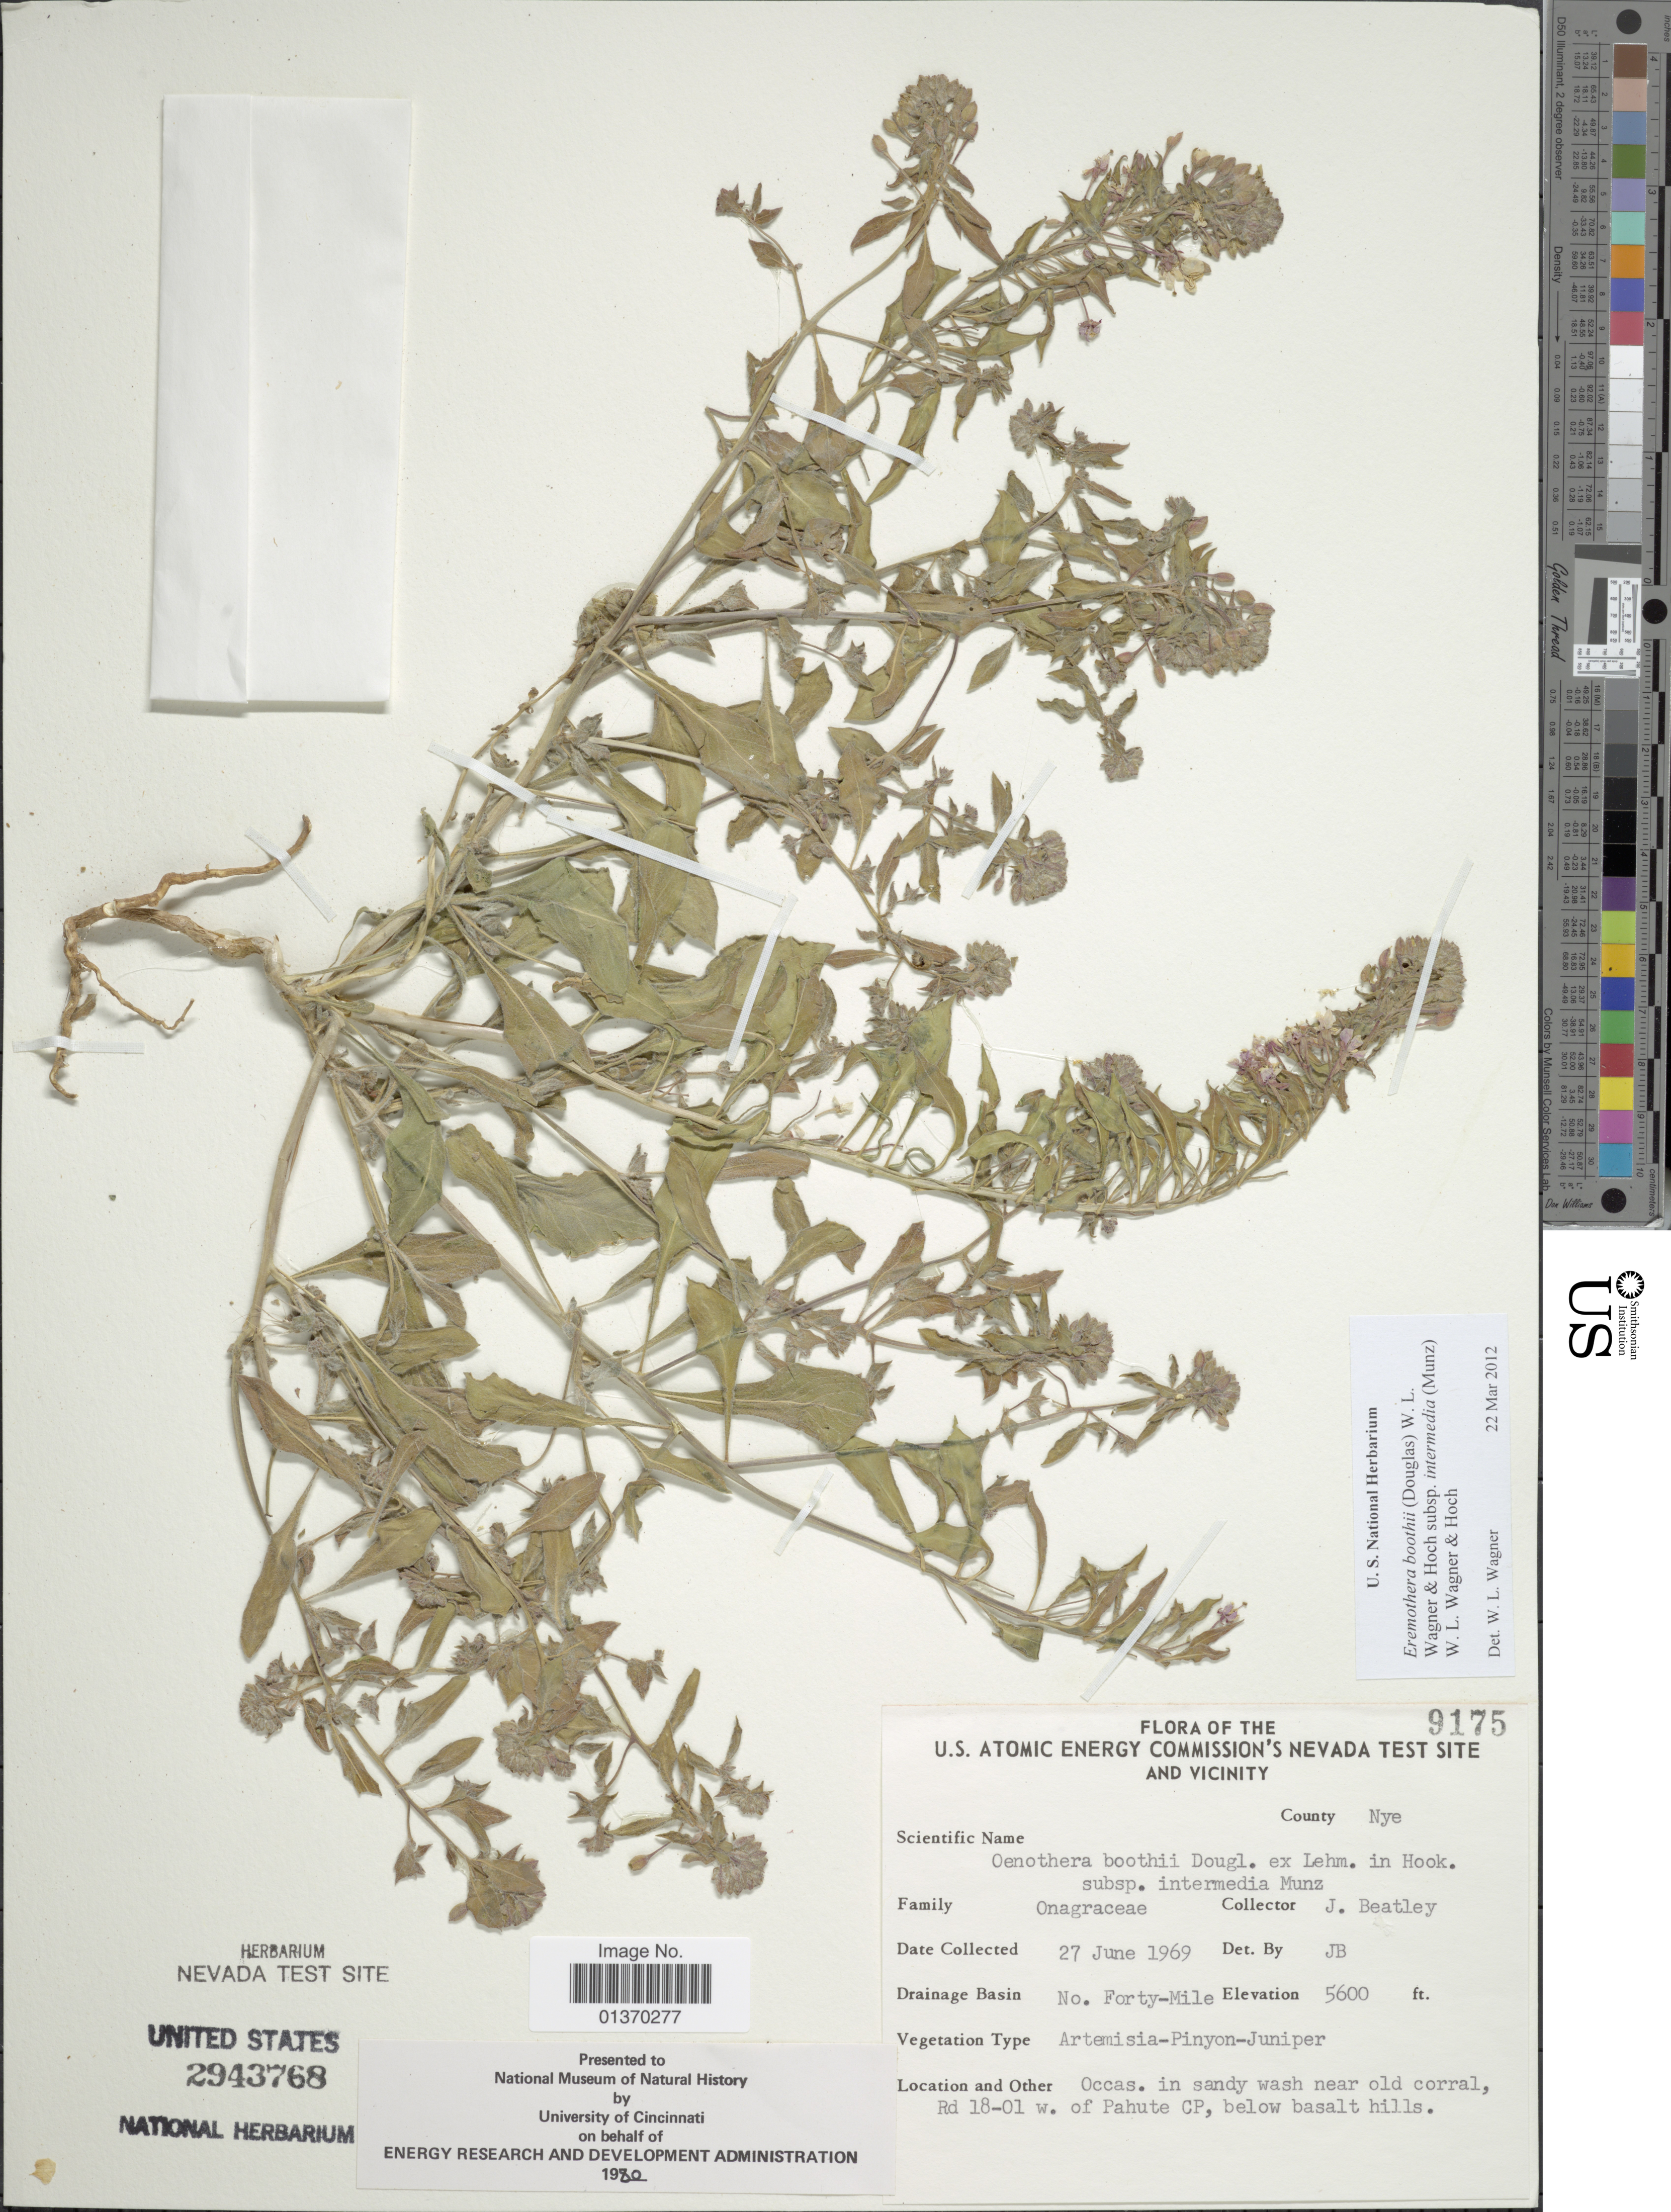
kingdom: Plantae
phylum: Tracheophyta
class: Magnoliopsida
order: Myrtales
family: Onagraceae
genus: Eremothera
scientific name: Eremothera boothii subsp. intermedia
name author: (Munz) W.L. Wagner & Hoch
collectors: J. C. Beatley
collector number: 9175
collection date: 1969-06-27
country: United States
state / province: Nevada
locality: U. S. Atomic Energy Commission's Nevada Test Site and Vicinity, No. Forty-Mile, in sandy wash near old corral, Rd 18-01 w. of Pahute CP, below basalt hills. County Nye.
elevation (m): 1707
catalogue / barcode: US 2943768